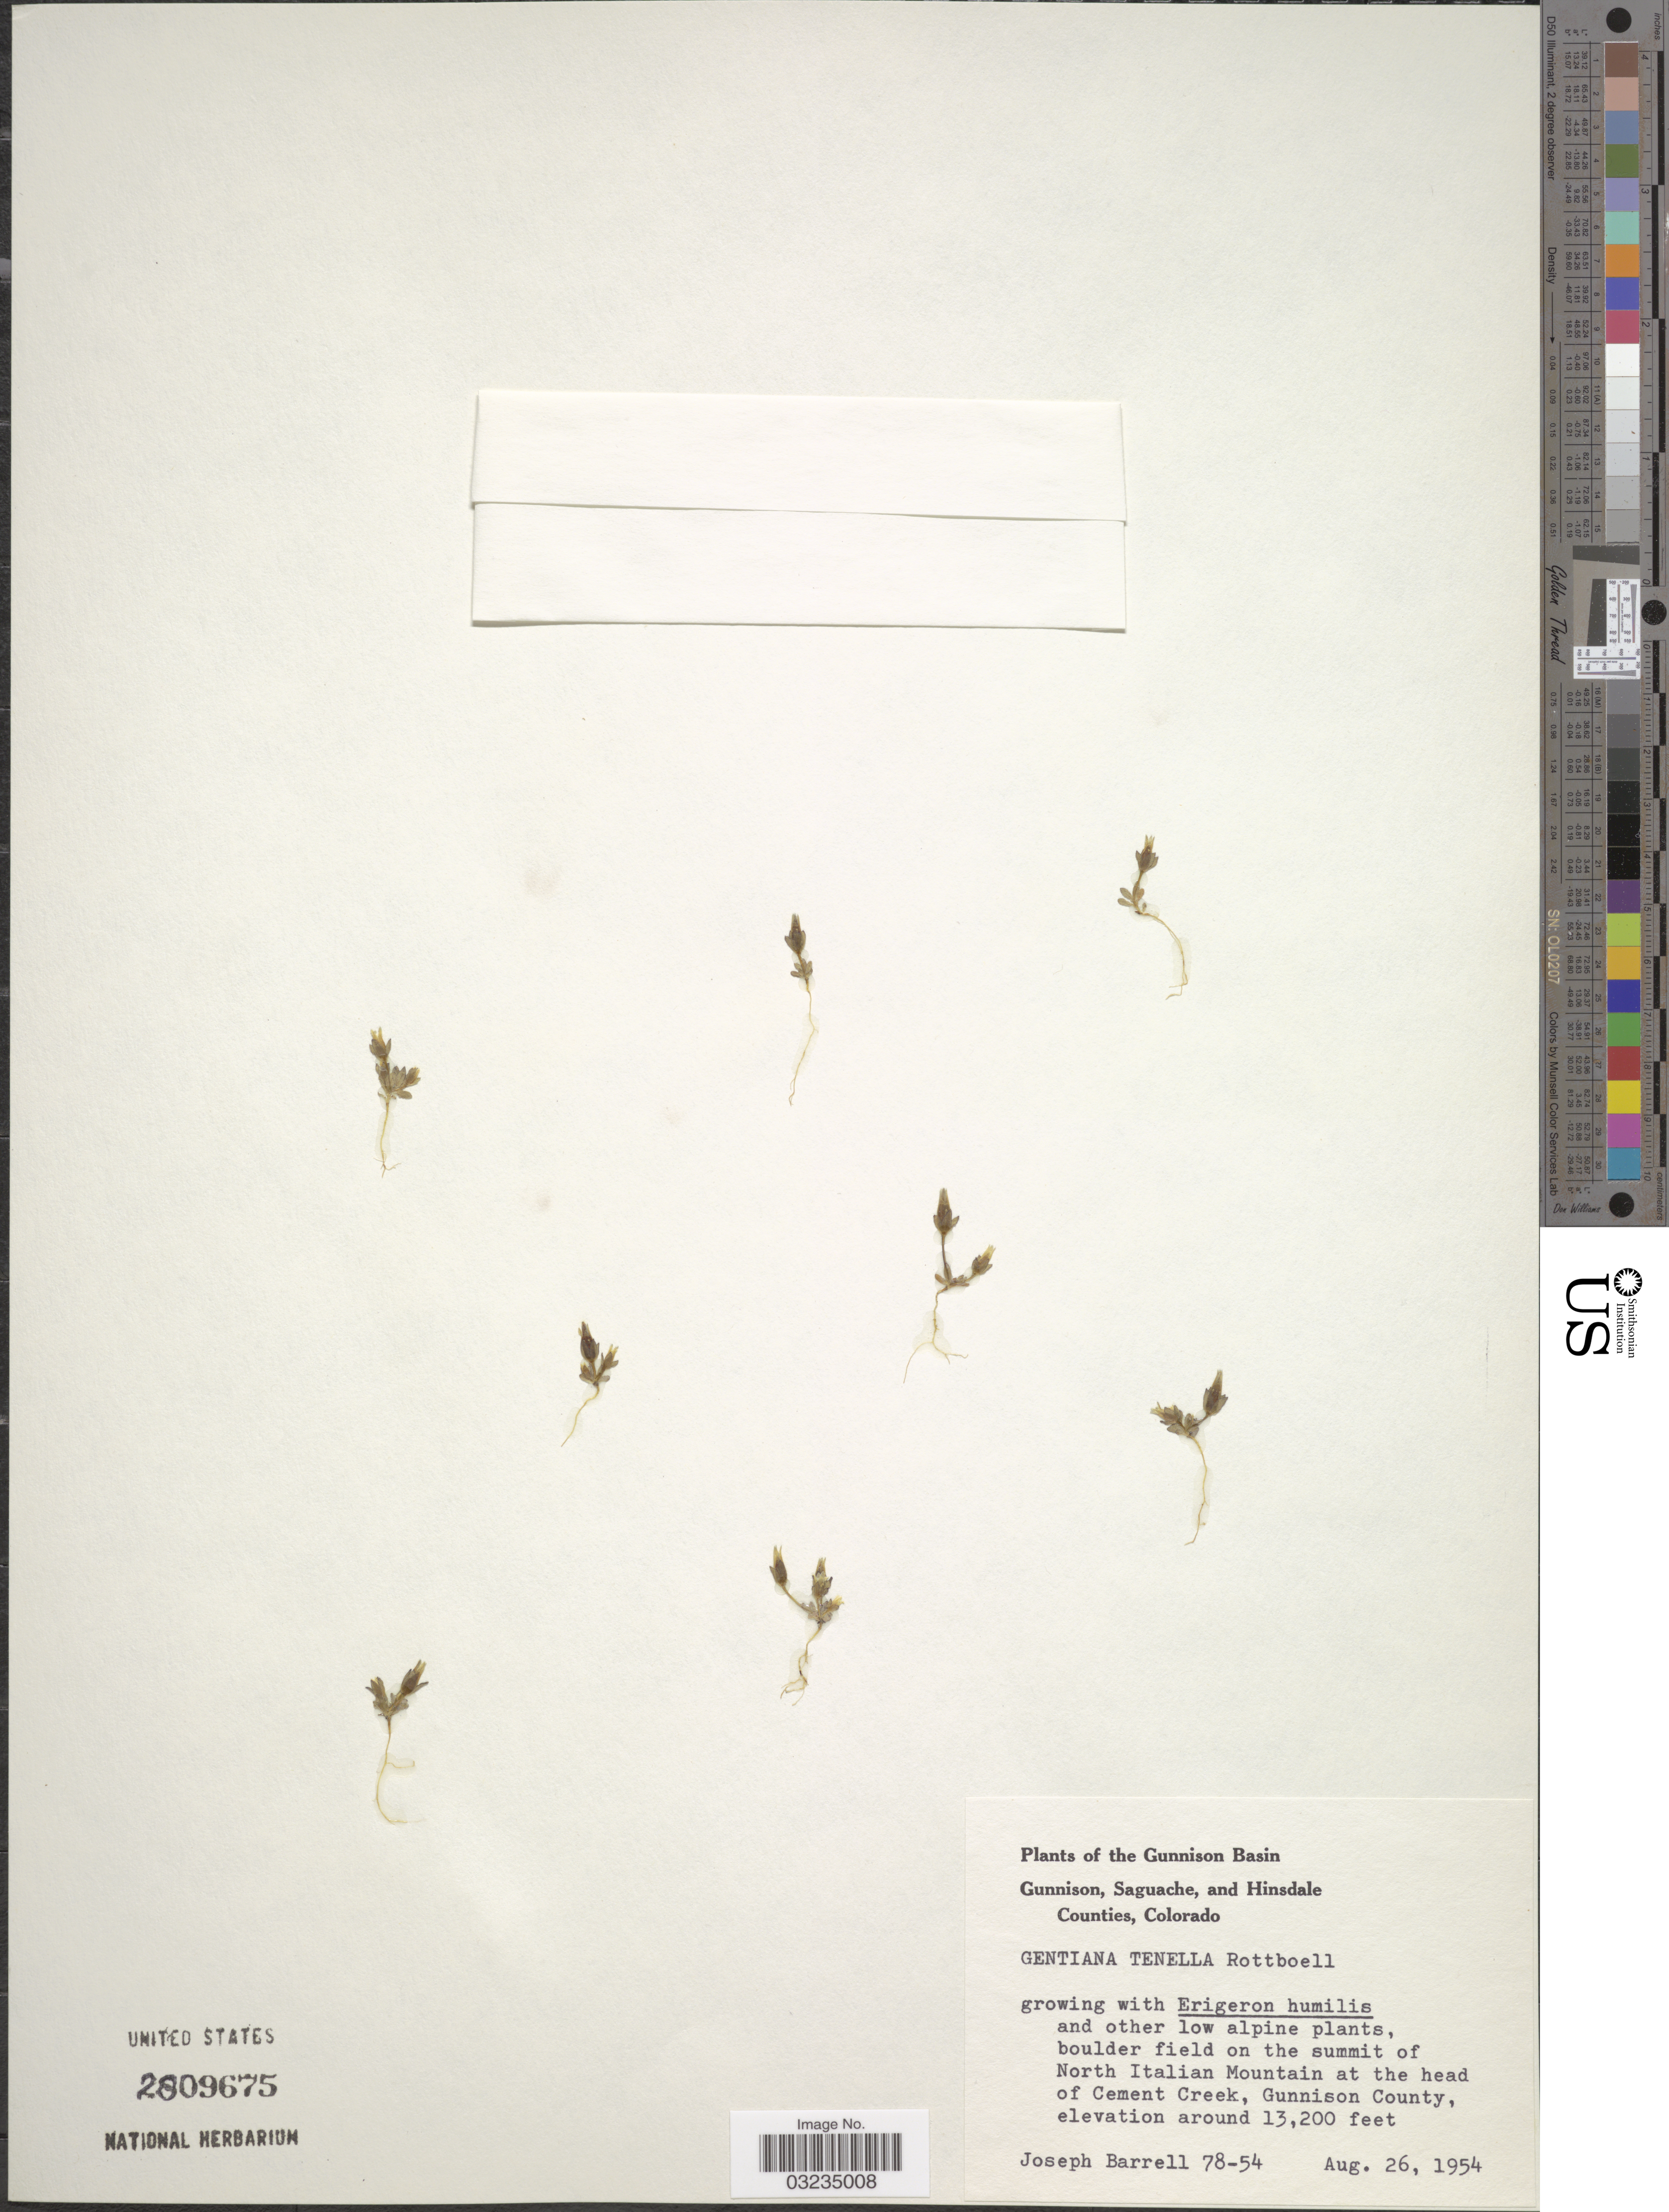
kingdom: Plantae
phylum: Tracheophyta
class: Magnoliopsida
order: Gentianales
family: Gentianaceae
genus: Gentiana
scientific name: Gentiana tenella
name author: Rottb.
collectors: J. Barrell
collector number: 78-54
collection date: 1954-08-26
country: United States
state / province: Colorado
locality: The Gunnison Basin. Boulder field on the summit of North Italian Mountain at the head of Cement Creek, Gunnison County.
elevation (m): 4023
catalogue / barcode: US 2809675